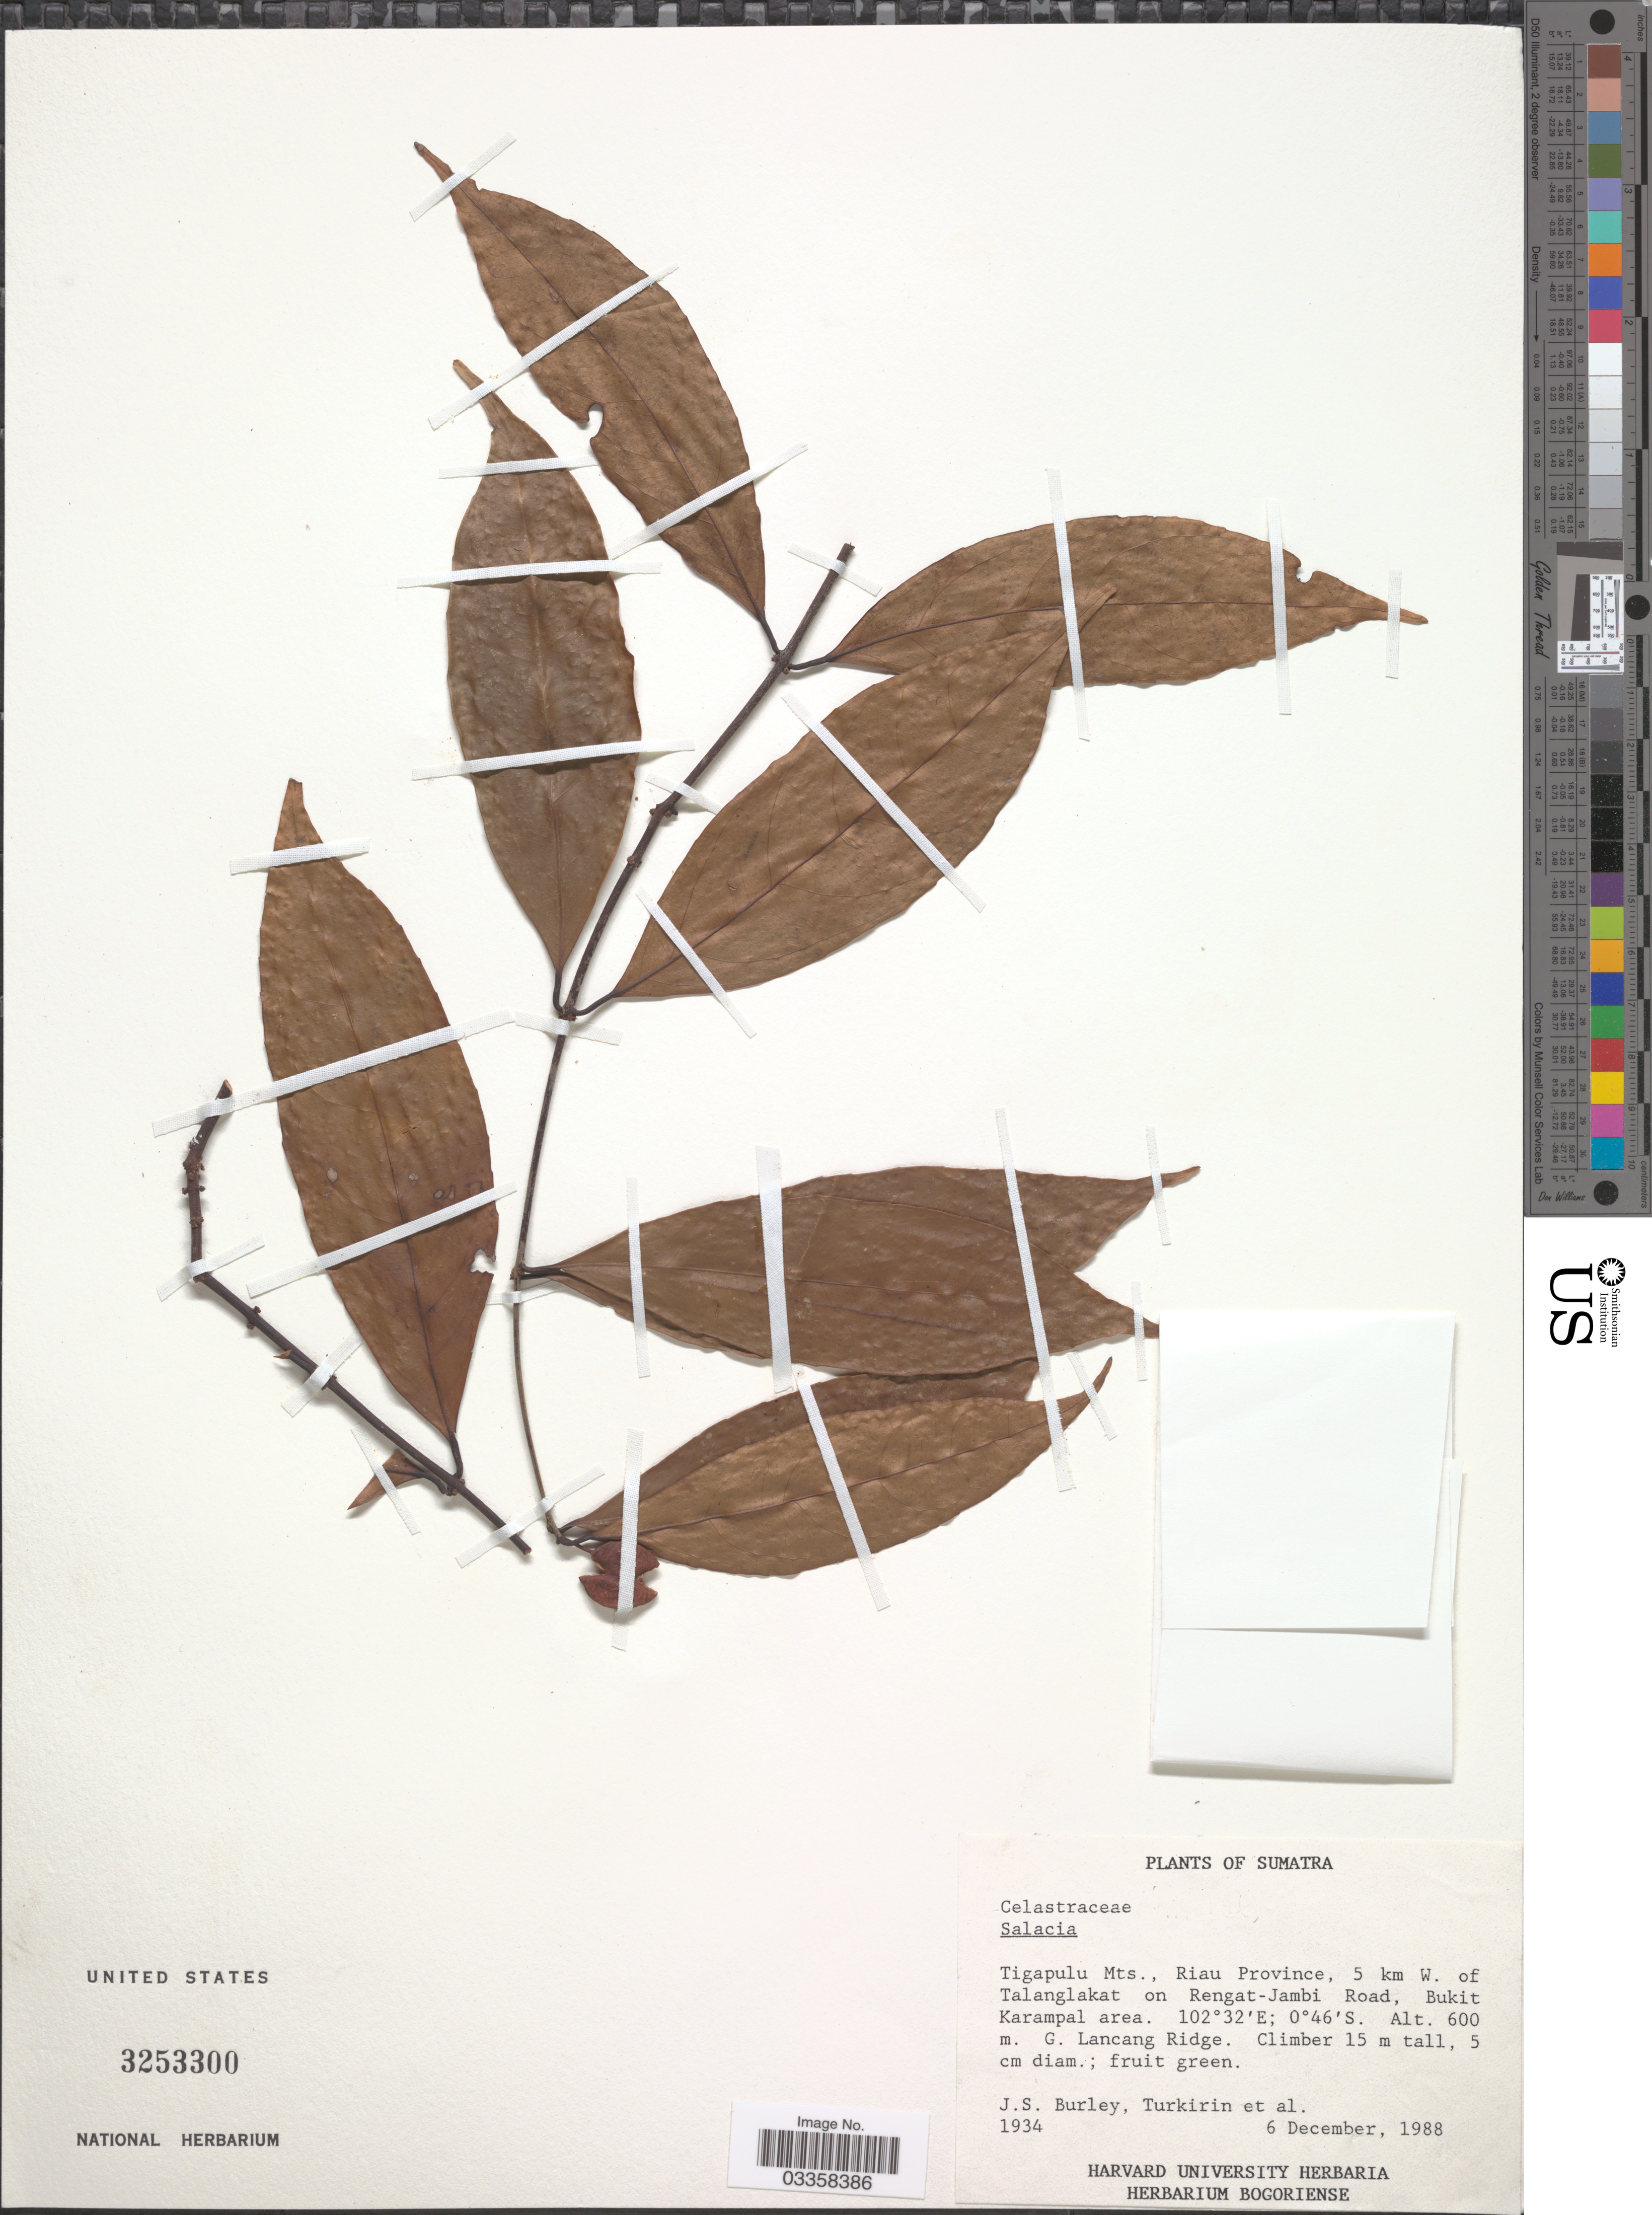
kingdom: Plantae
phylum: Tracheophyta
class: Magnoliopsida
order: Celastrales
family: Celastraceae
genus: Salacia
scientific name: Salacia sp.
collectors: J. S. Burley, -. Turkirin & et al.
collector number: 1934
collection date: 1988-12-06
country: Indonesia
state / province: Sumatra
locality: Tigapulu Mts., Riau Province, 5 km W. of Talanglakat on Rengat-Jambi Road, Bukit Karampal area. G. Lancang Ridge.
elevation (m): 600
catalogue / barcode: US 3253300